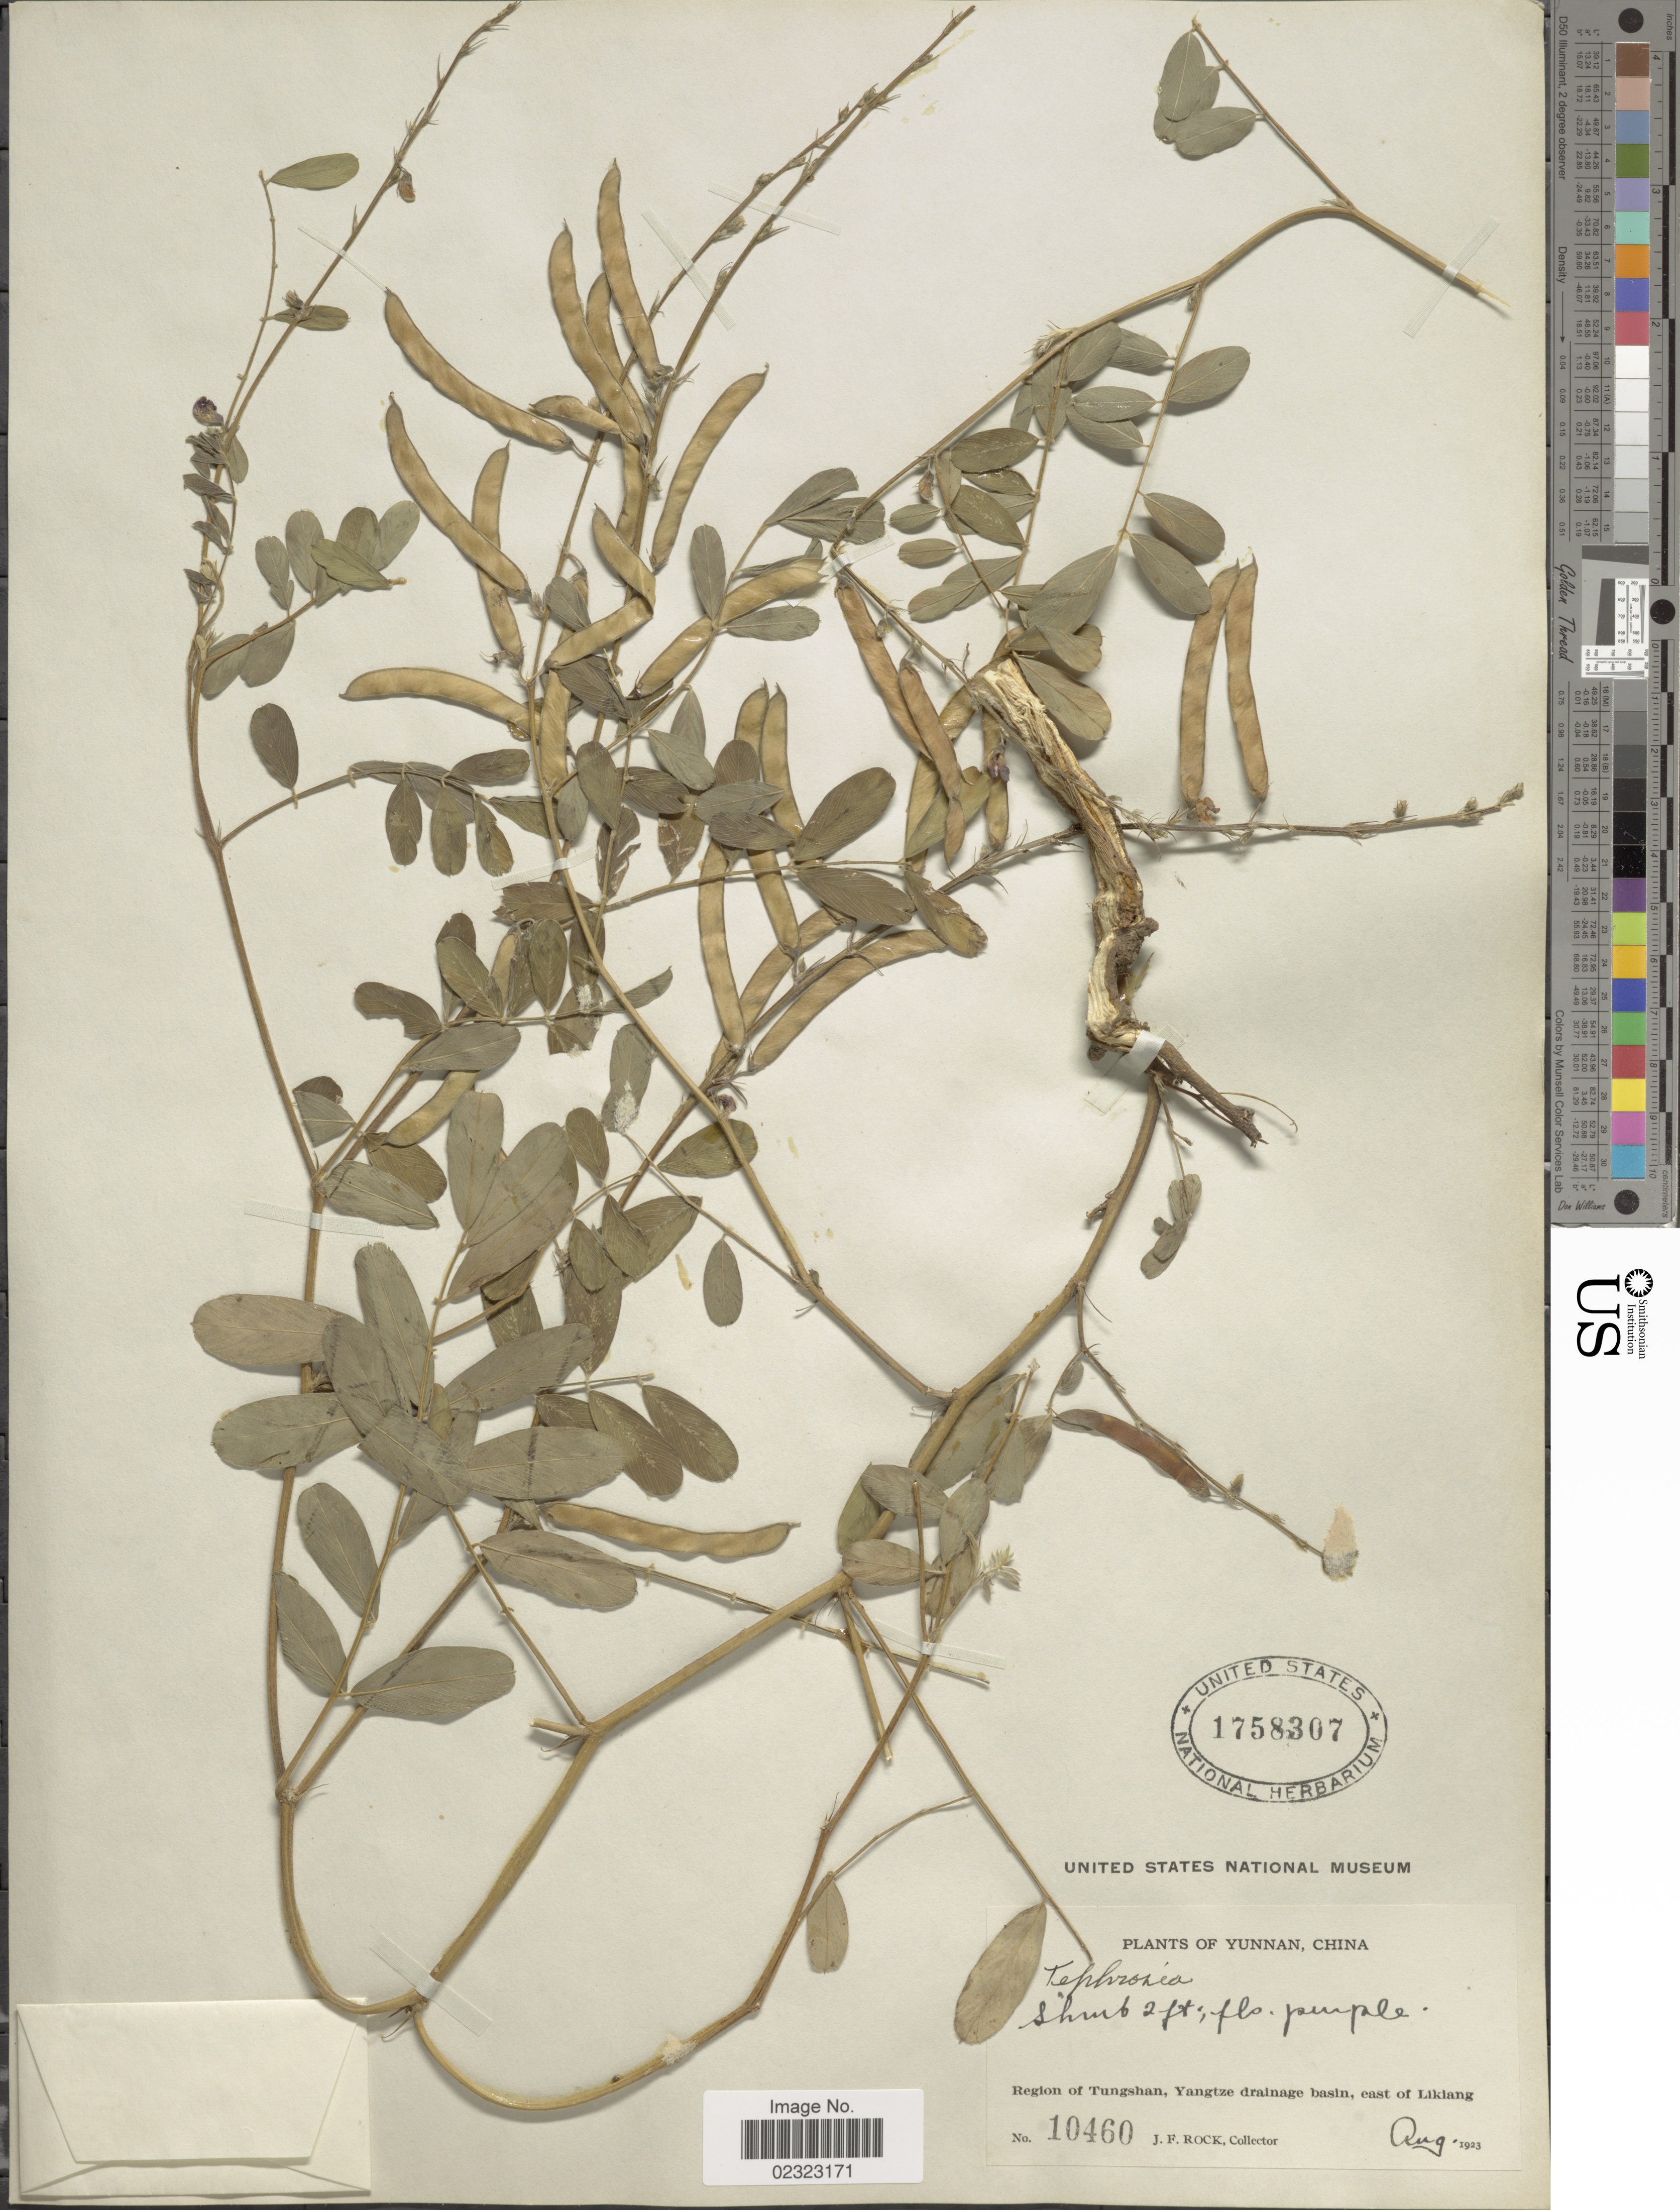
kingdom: Plantae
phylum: Tracheophyta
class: Magnoliopsida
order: Fabales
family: Fabaceae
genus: Tephrosia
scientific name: Tephrosia purpurea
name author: (L.) Pers.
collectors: J. Rock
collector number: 10460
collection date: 1923-08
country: China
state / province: Yunnan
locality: Region of Tungshan, Yangtze drainage basin, east of Likiang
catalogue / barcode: US 1758307